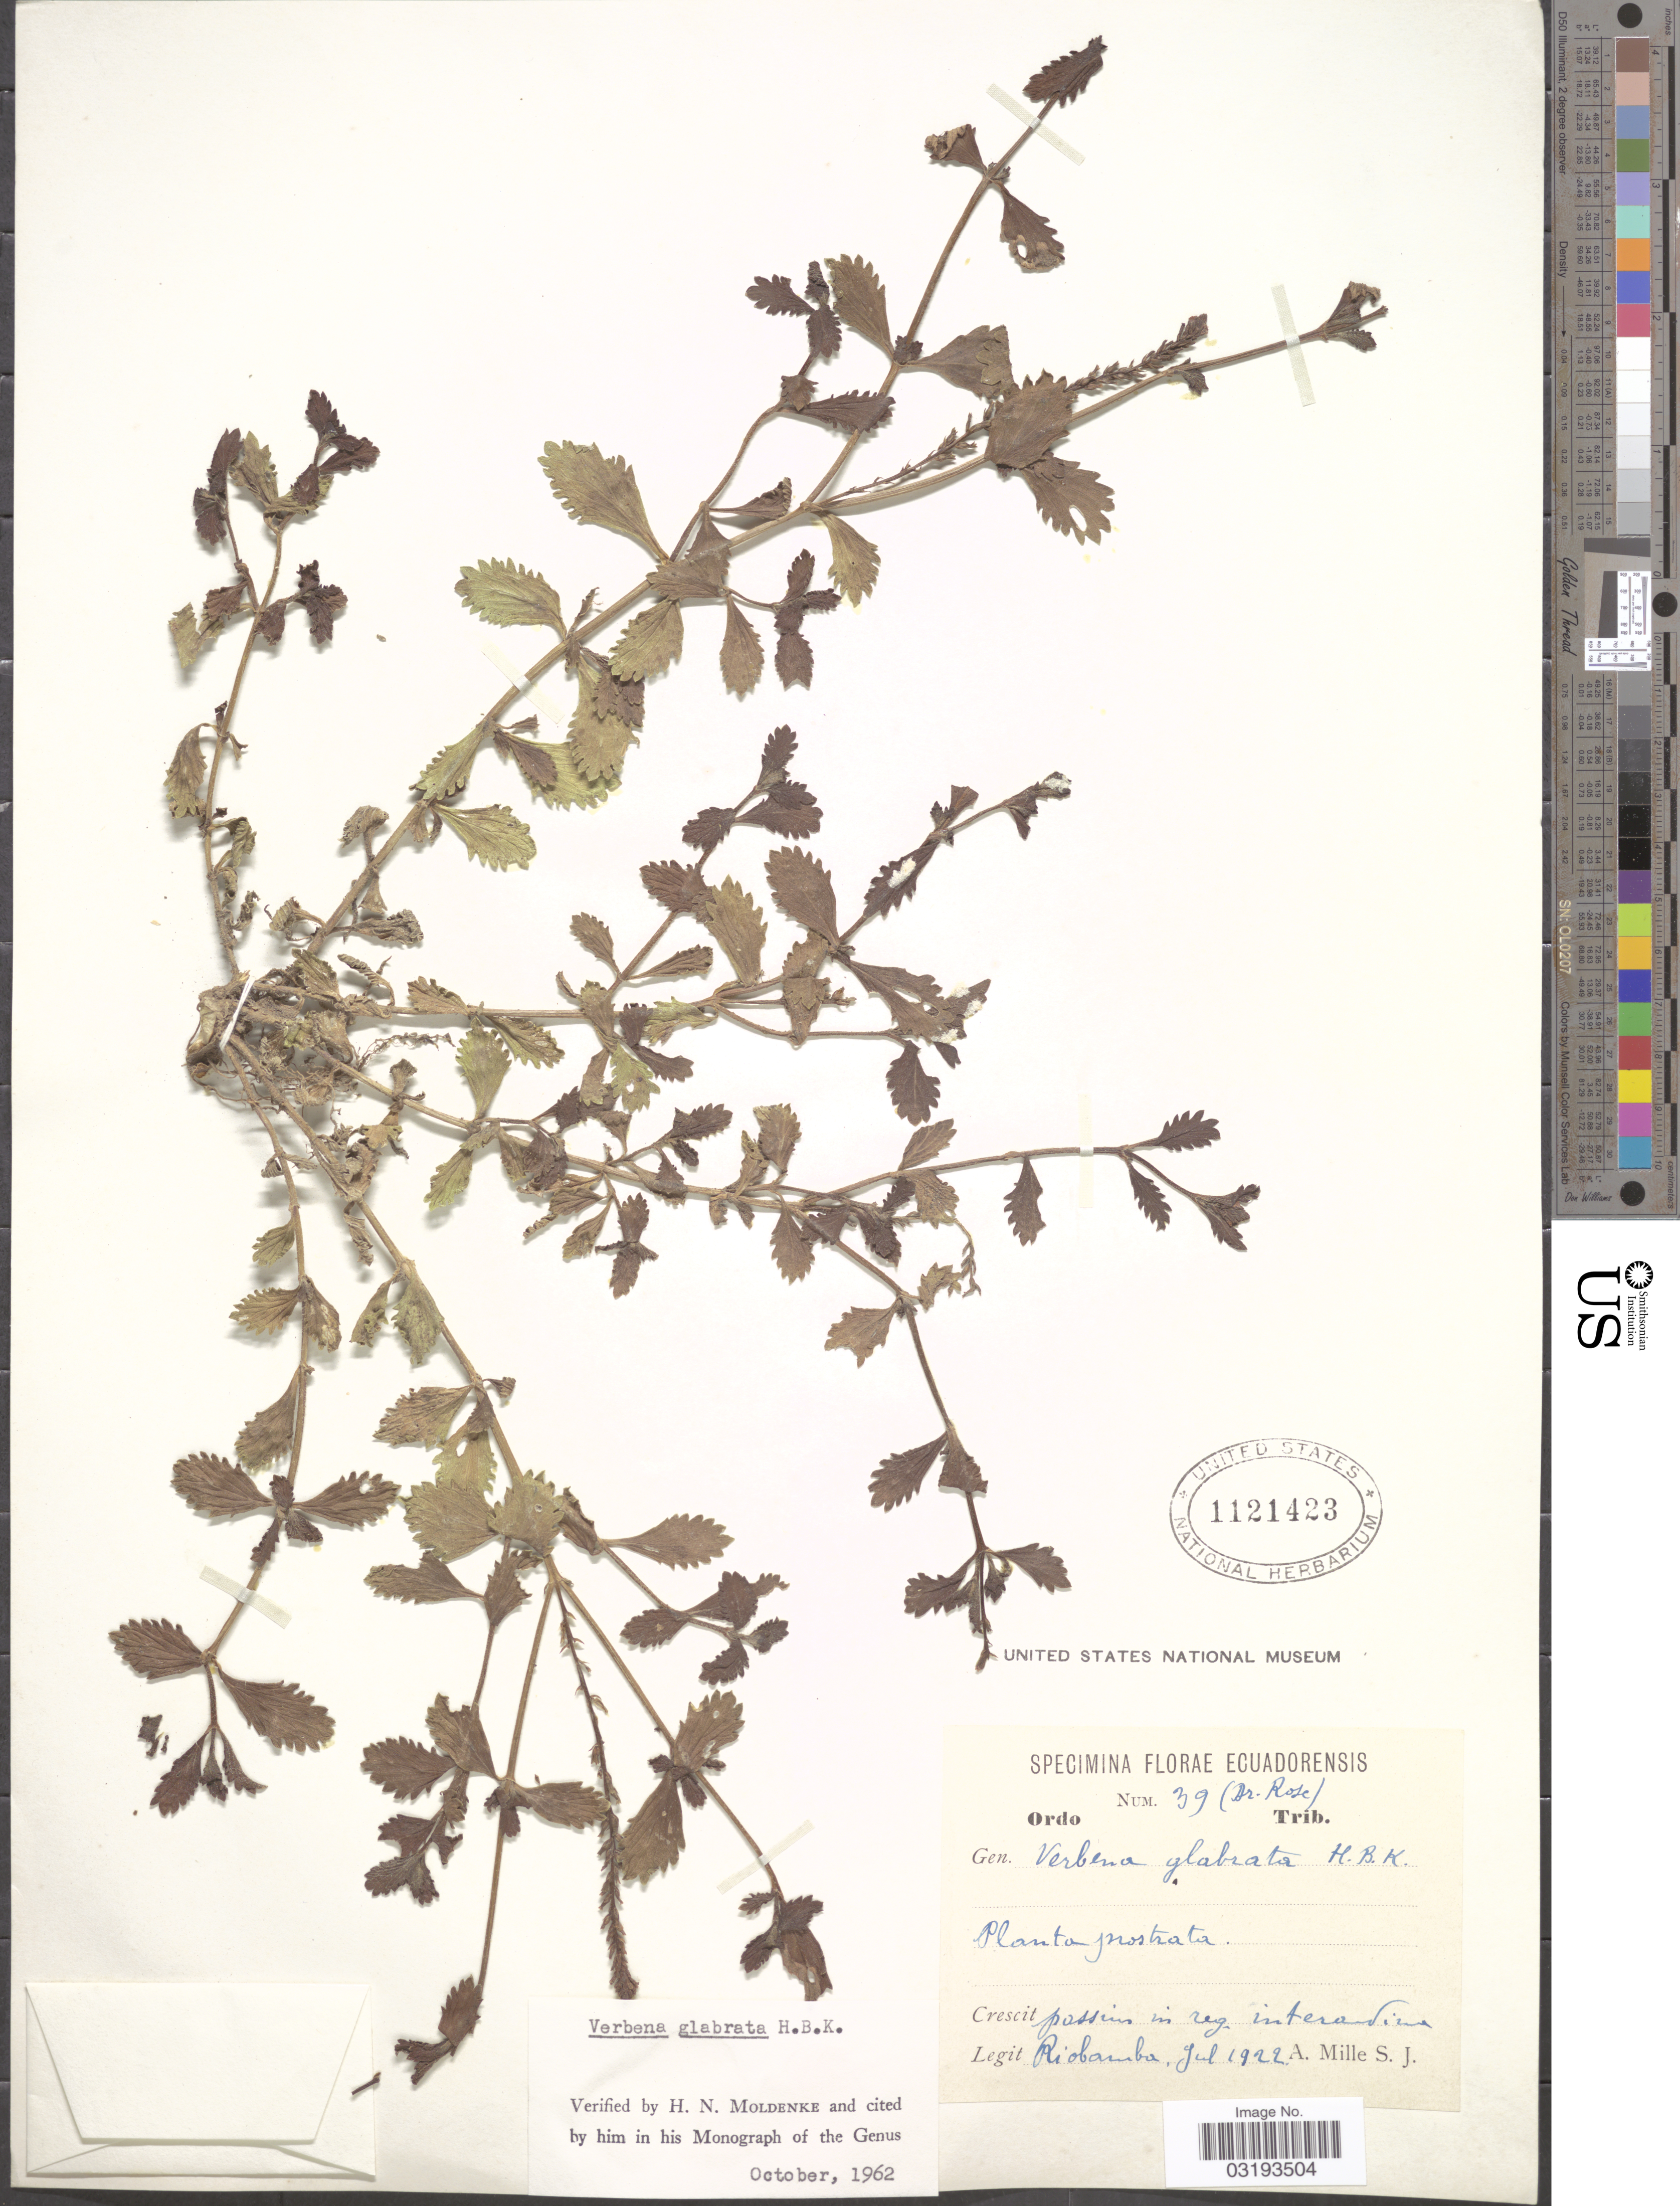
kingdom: Plantae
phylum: Tracheophyta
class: Magnoliopsida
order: Lamiales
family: Verbenaceae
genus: Verbena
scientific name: Verbena glabrata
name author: Kunth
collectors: A. Mille S.J.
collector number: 39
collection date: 1922-07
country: Ecuador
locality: Riobamba.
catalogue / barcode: US 1121423